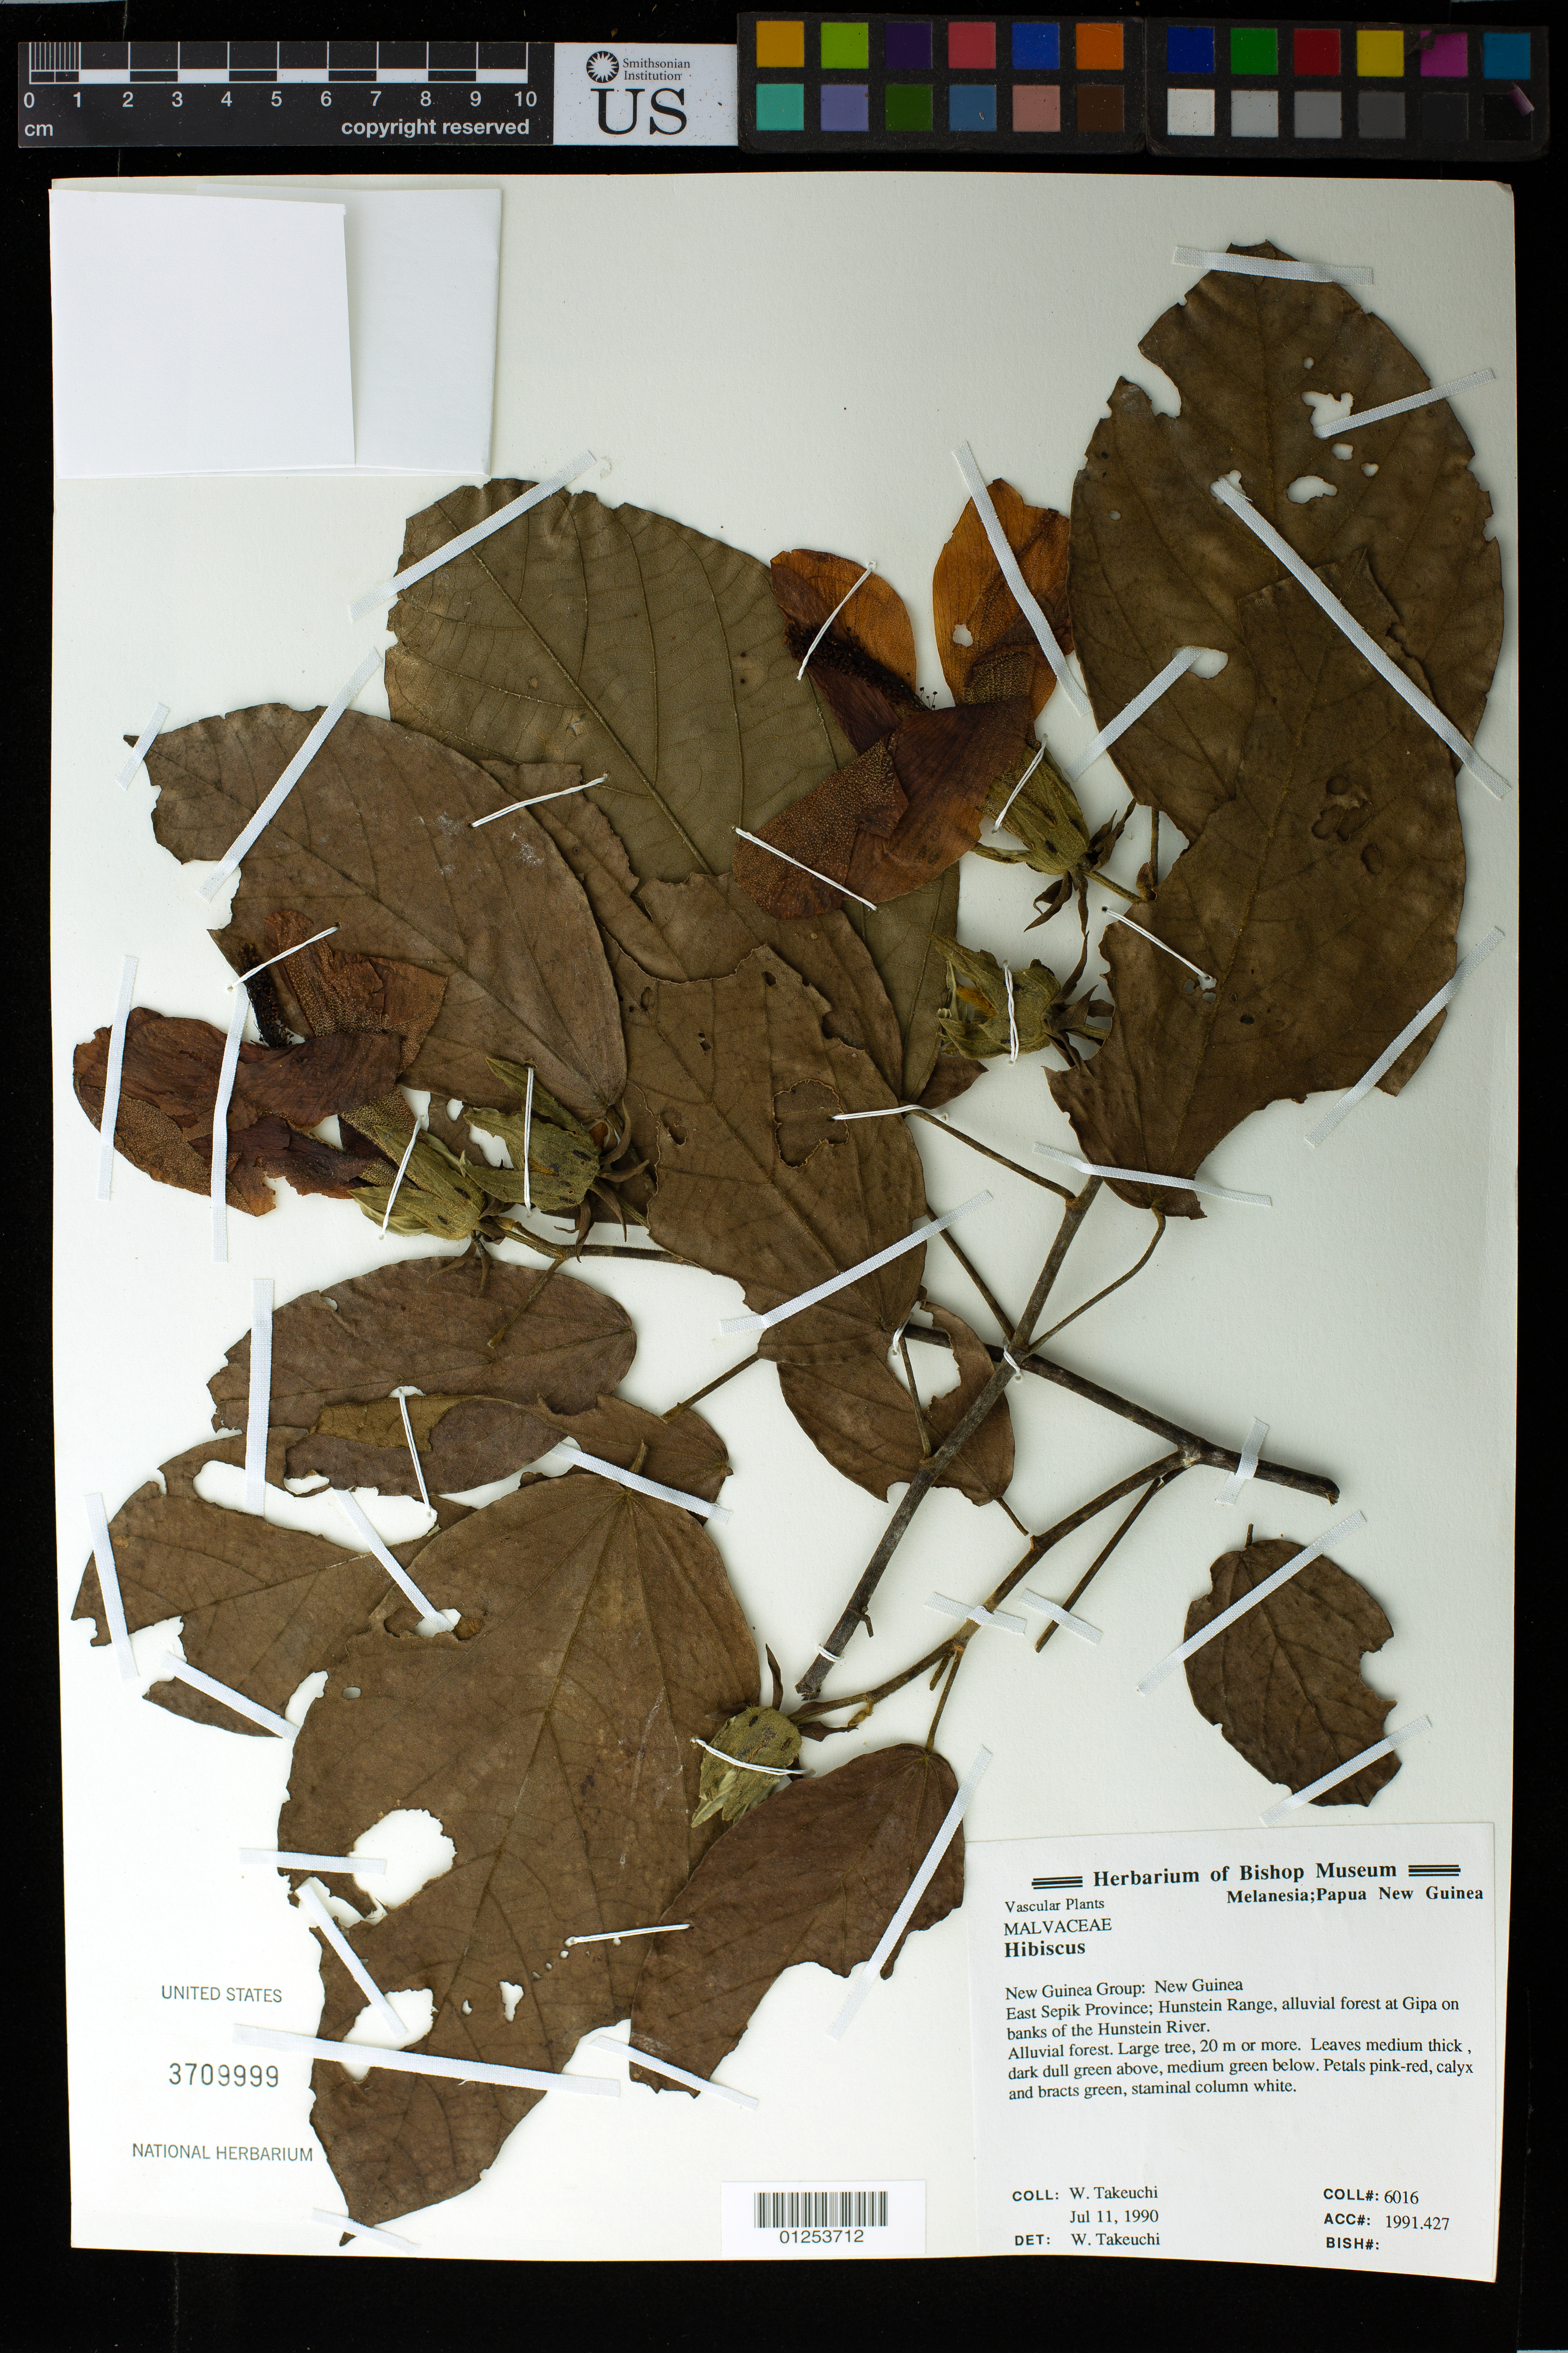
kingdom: Plantae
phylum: Tracheophyta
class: Magnoliopsida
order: Malvales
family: Malvaceae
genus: Hibiscus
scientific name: Hibiscus x sp.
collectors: W. N. Takeuchi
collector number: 6016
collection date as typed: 11 Jul 1990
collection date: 1990-07-11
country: Papua New Guinea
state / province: East Sepik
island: New Guinea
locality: Hunstein Range, alluvial forest at Gipa on banks of the Hunstein River.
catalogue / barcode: US 3709999